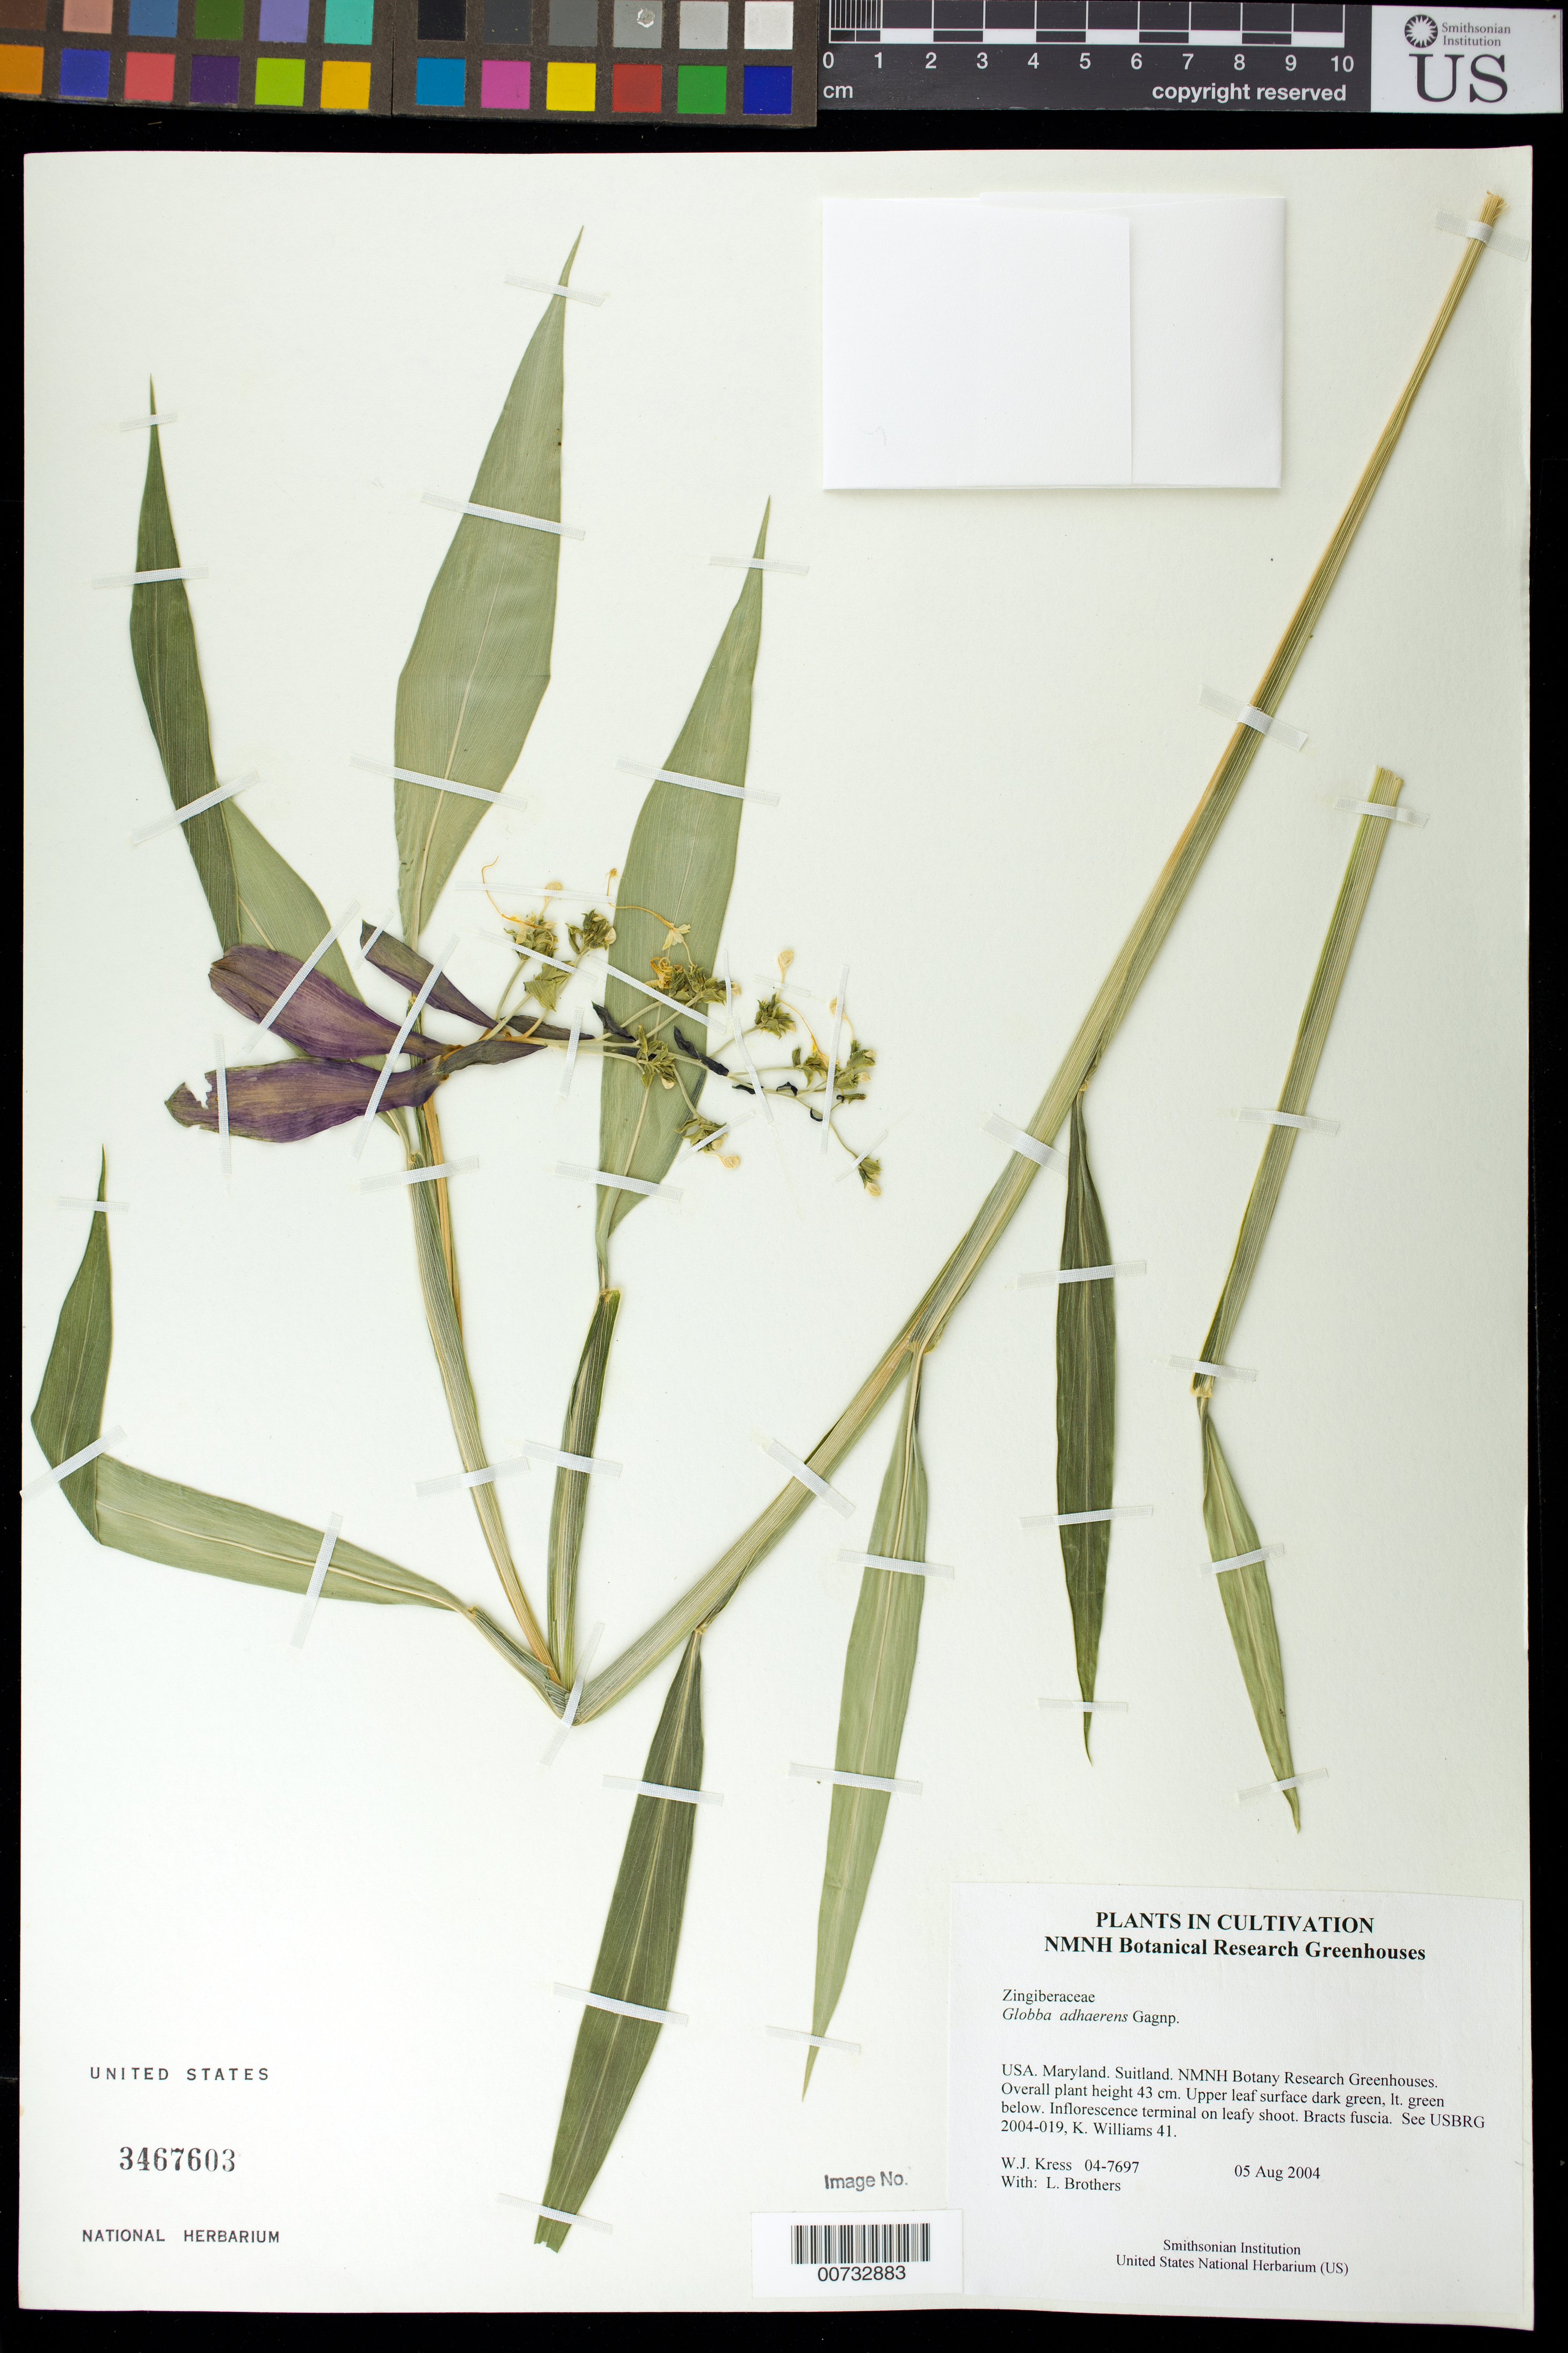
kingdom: Plantae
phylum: Tracheophyta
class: Liliopsida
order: Zingiberales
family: Zingiberaceae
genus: Globba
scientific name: Globba adhaerens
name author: Gagnep.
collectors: W. J. Kress & L. E. Brothers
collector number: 04-7697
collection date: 2004-08-05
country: United States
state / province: Maryland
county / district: Prince George's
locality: NMNH Botany Research Greenhouses. Suitland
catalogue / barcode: US 3467603